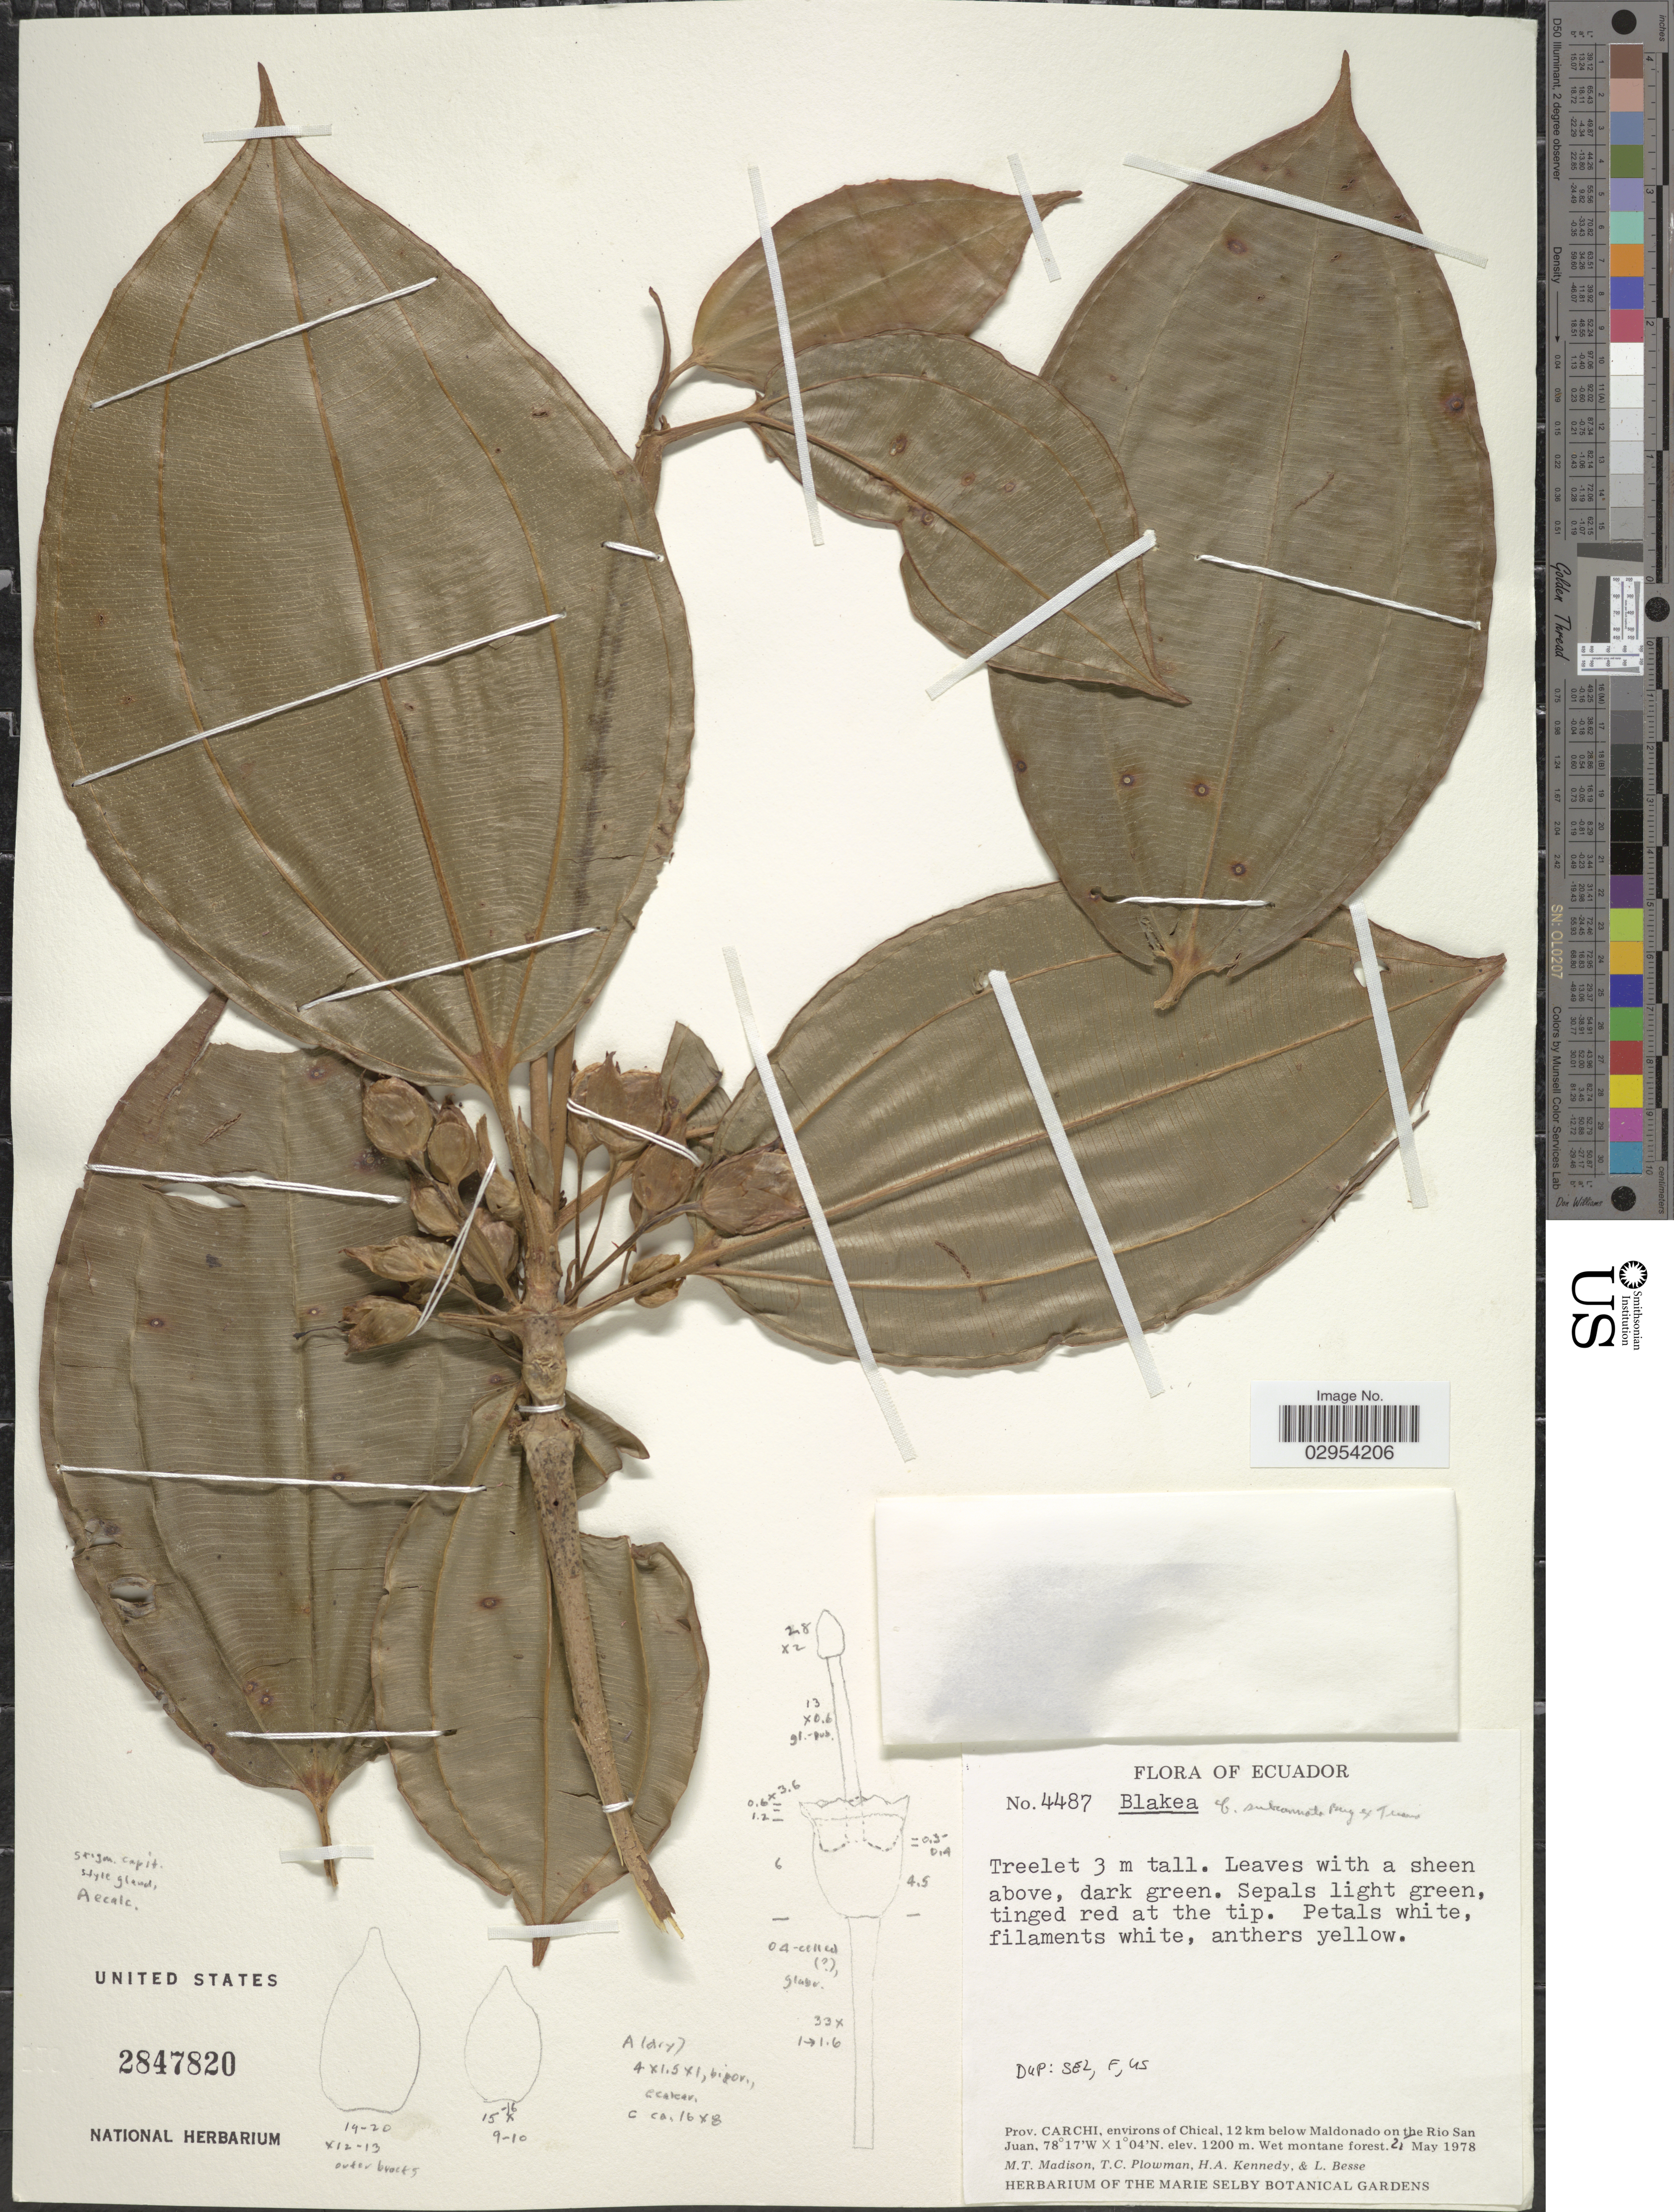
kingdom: Plantae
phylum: Tracheophyta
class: Magnoliopsida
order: Myrtales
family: Melastomataceae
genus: Topobea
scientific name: Topobea latifolia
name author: Triana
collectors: M. T. Madison, T. Plowman, H. Kennedy & L. Besse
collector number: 4487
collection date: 1978-05-21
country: Ecuador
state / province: Carchi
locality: Environs of Chical, 12 km below Maldonado on the Rio San Juan.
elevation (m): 1200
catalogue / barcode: US 2847820